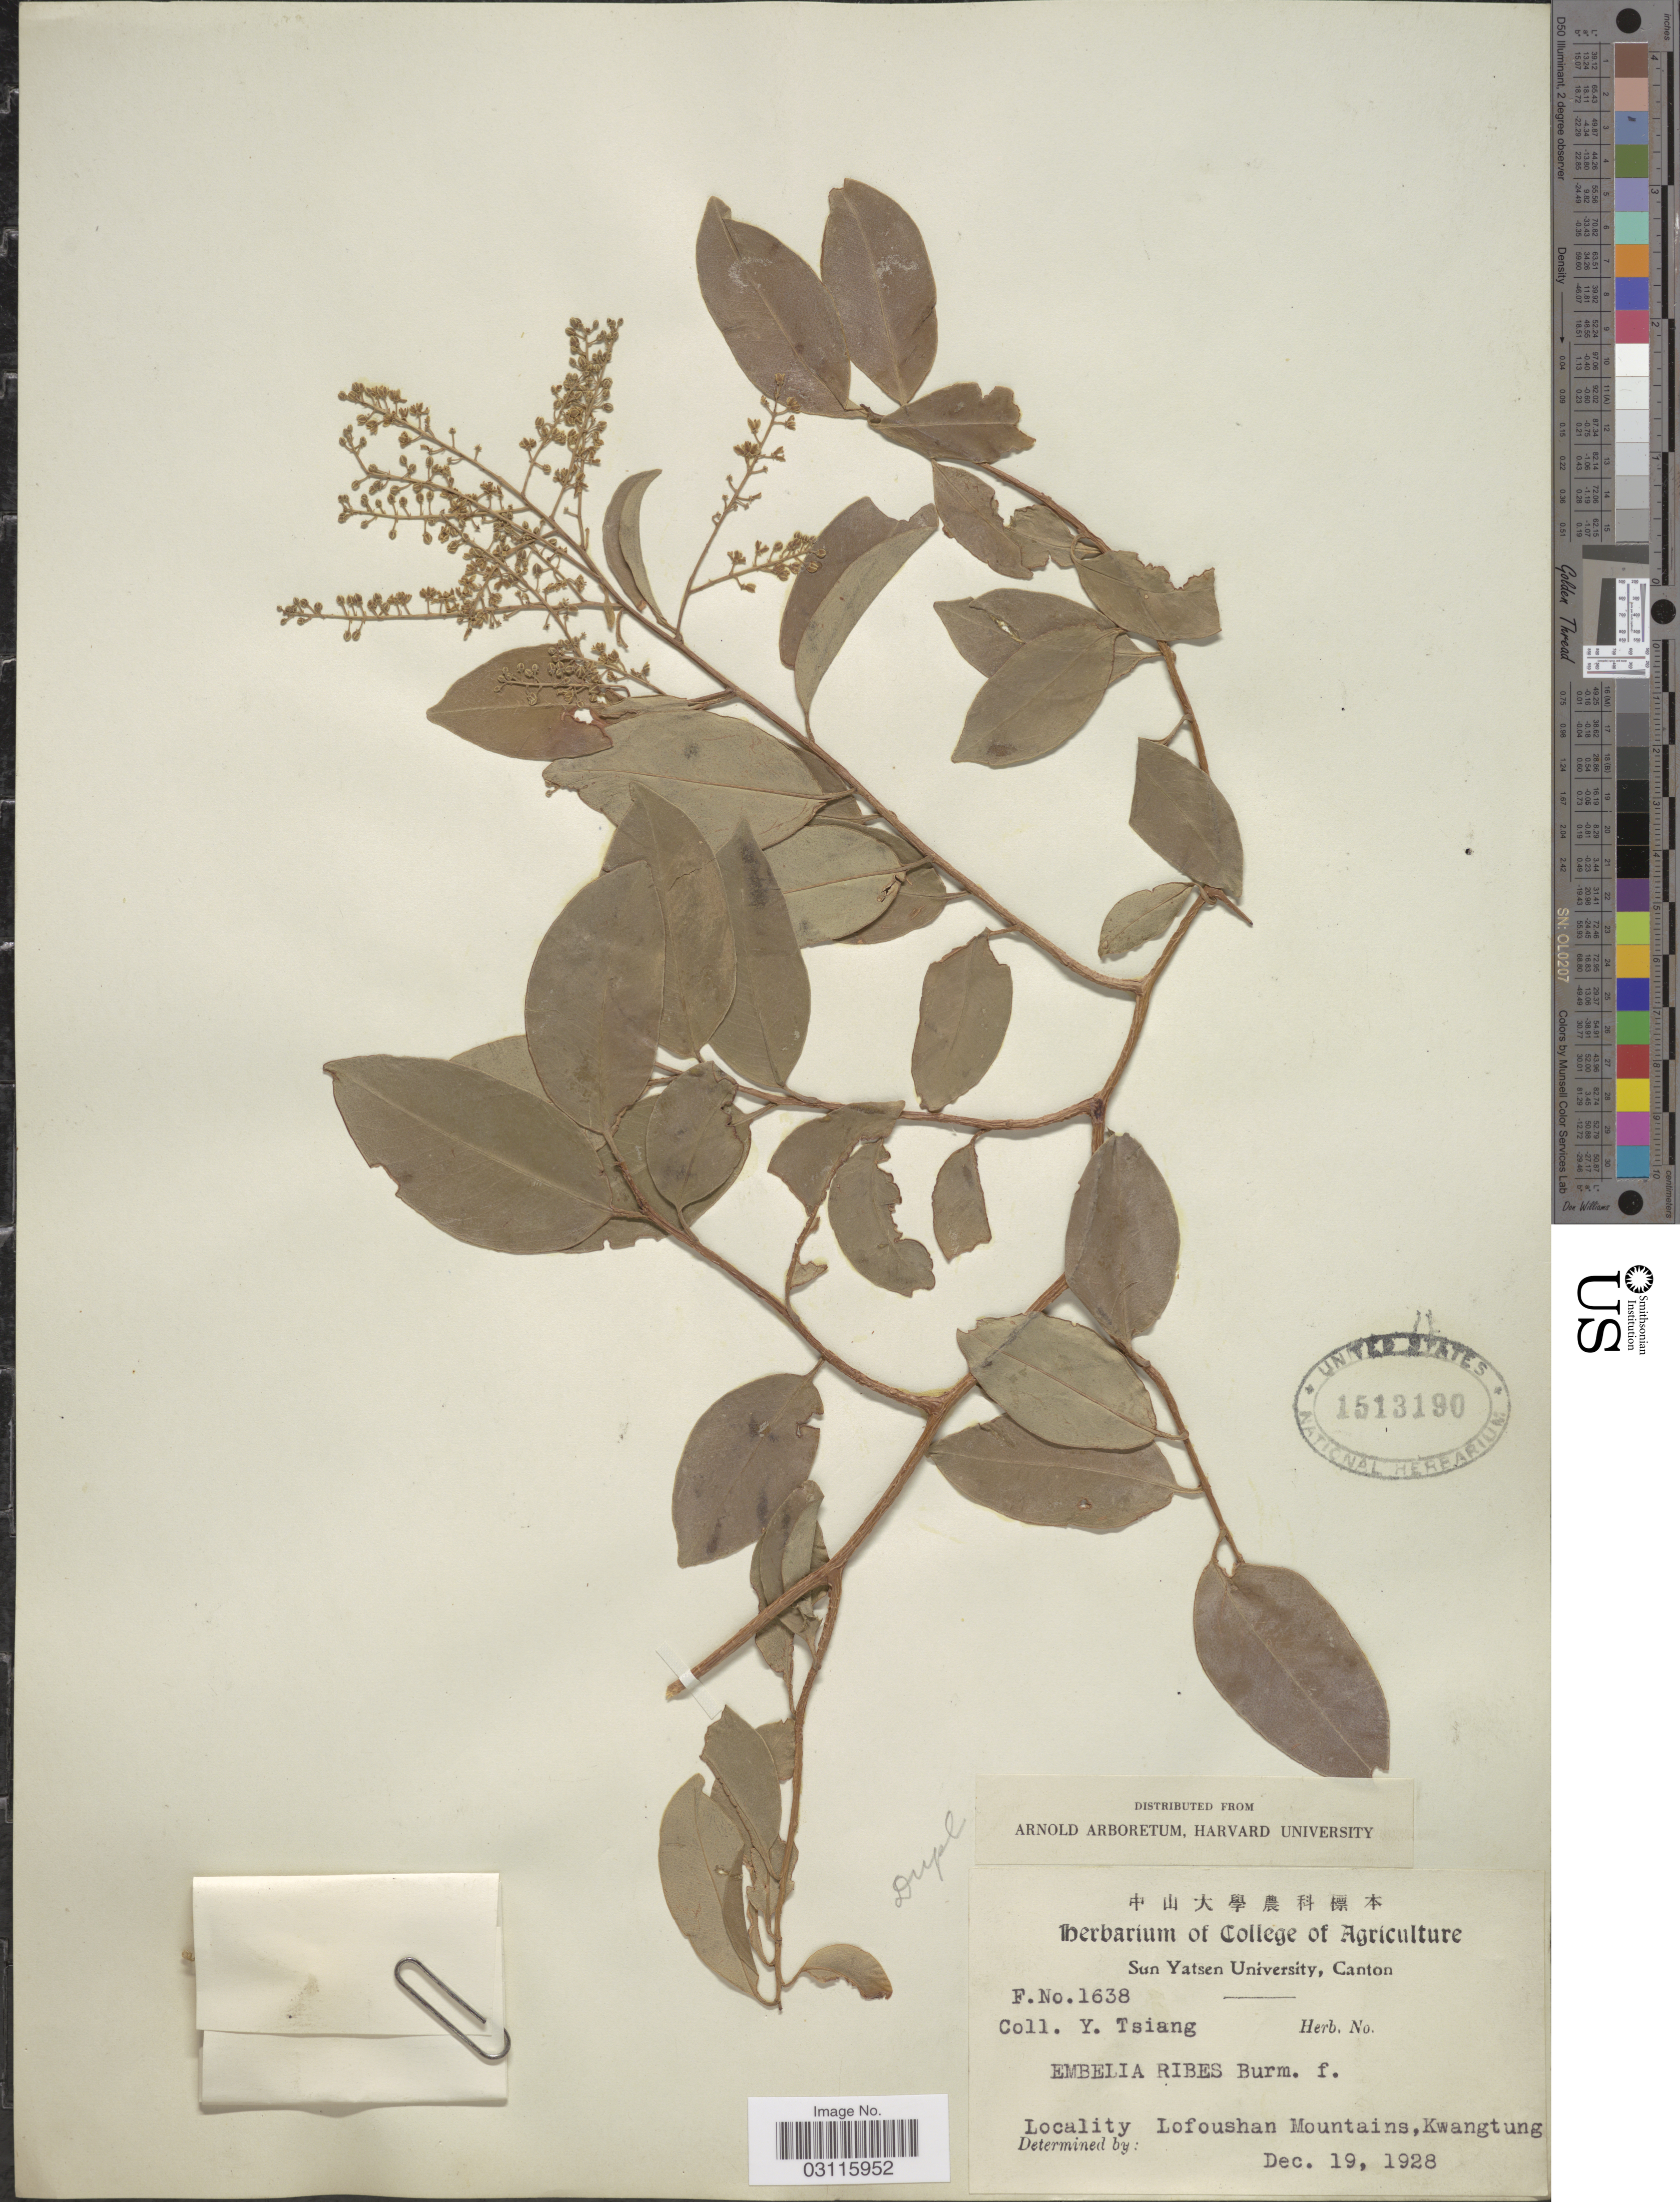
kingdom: Plantae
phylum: Tracheophyta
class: Magnoliopsida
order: Ericales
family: Primulaceae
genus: Embelia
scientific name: Embelia ribes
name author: Burm. f.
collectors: Y. Tsiang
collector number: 1638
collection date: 1928-12-19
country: China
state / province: Guangdong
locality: Lofoushan Mountains, Kwangtung.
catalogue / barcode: US 1513190